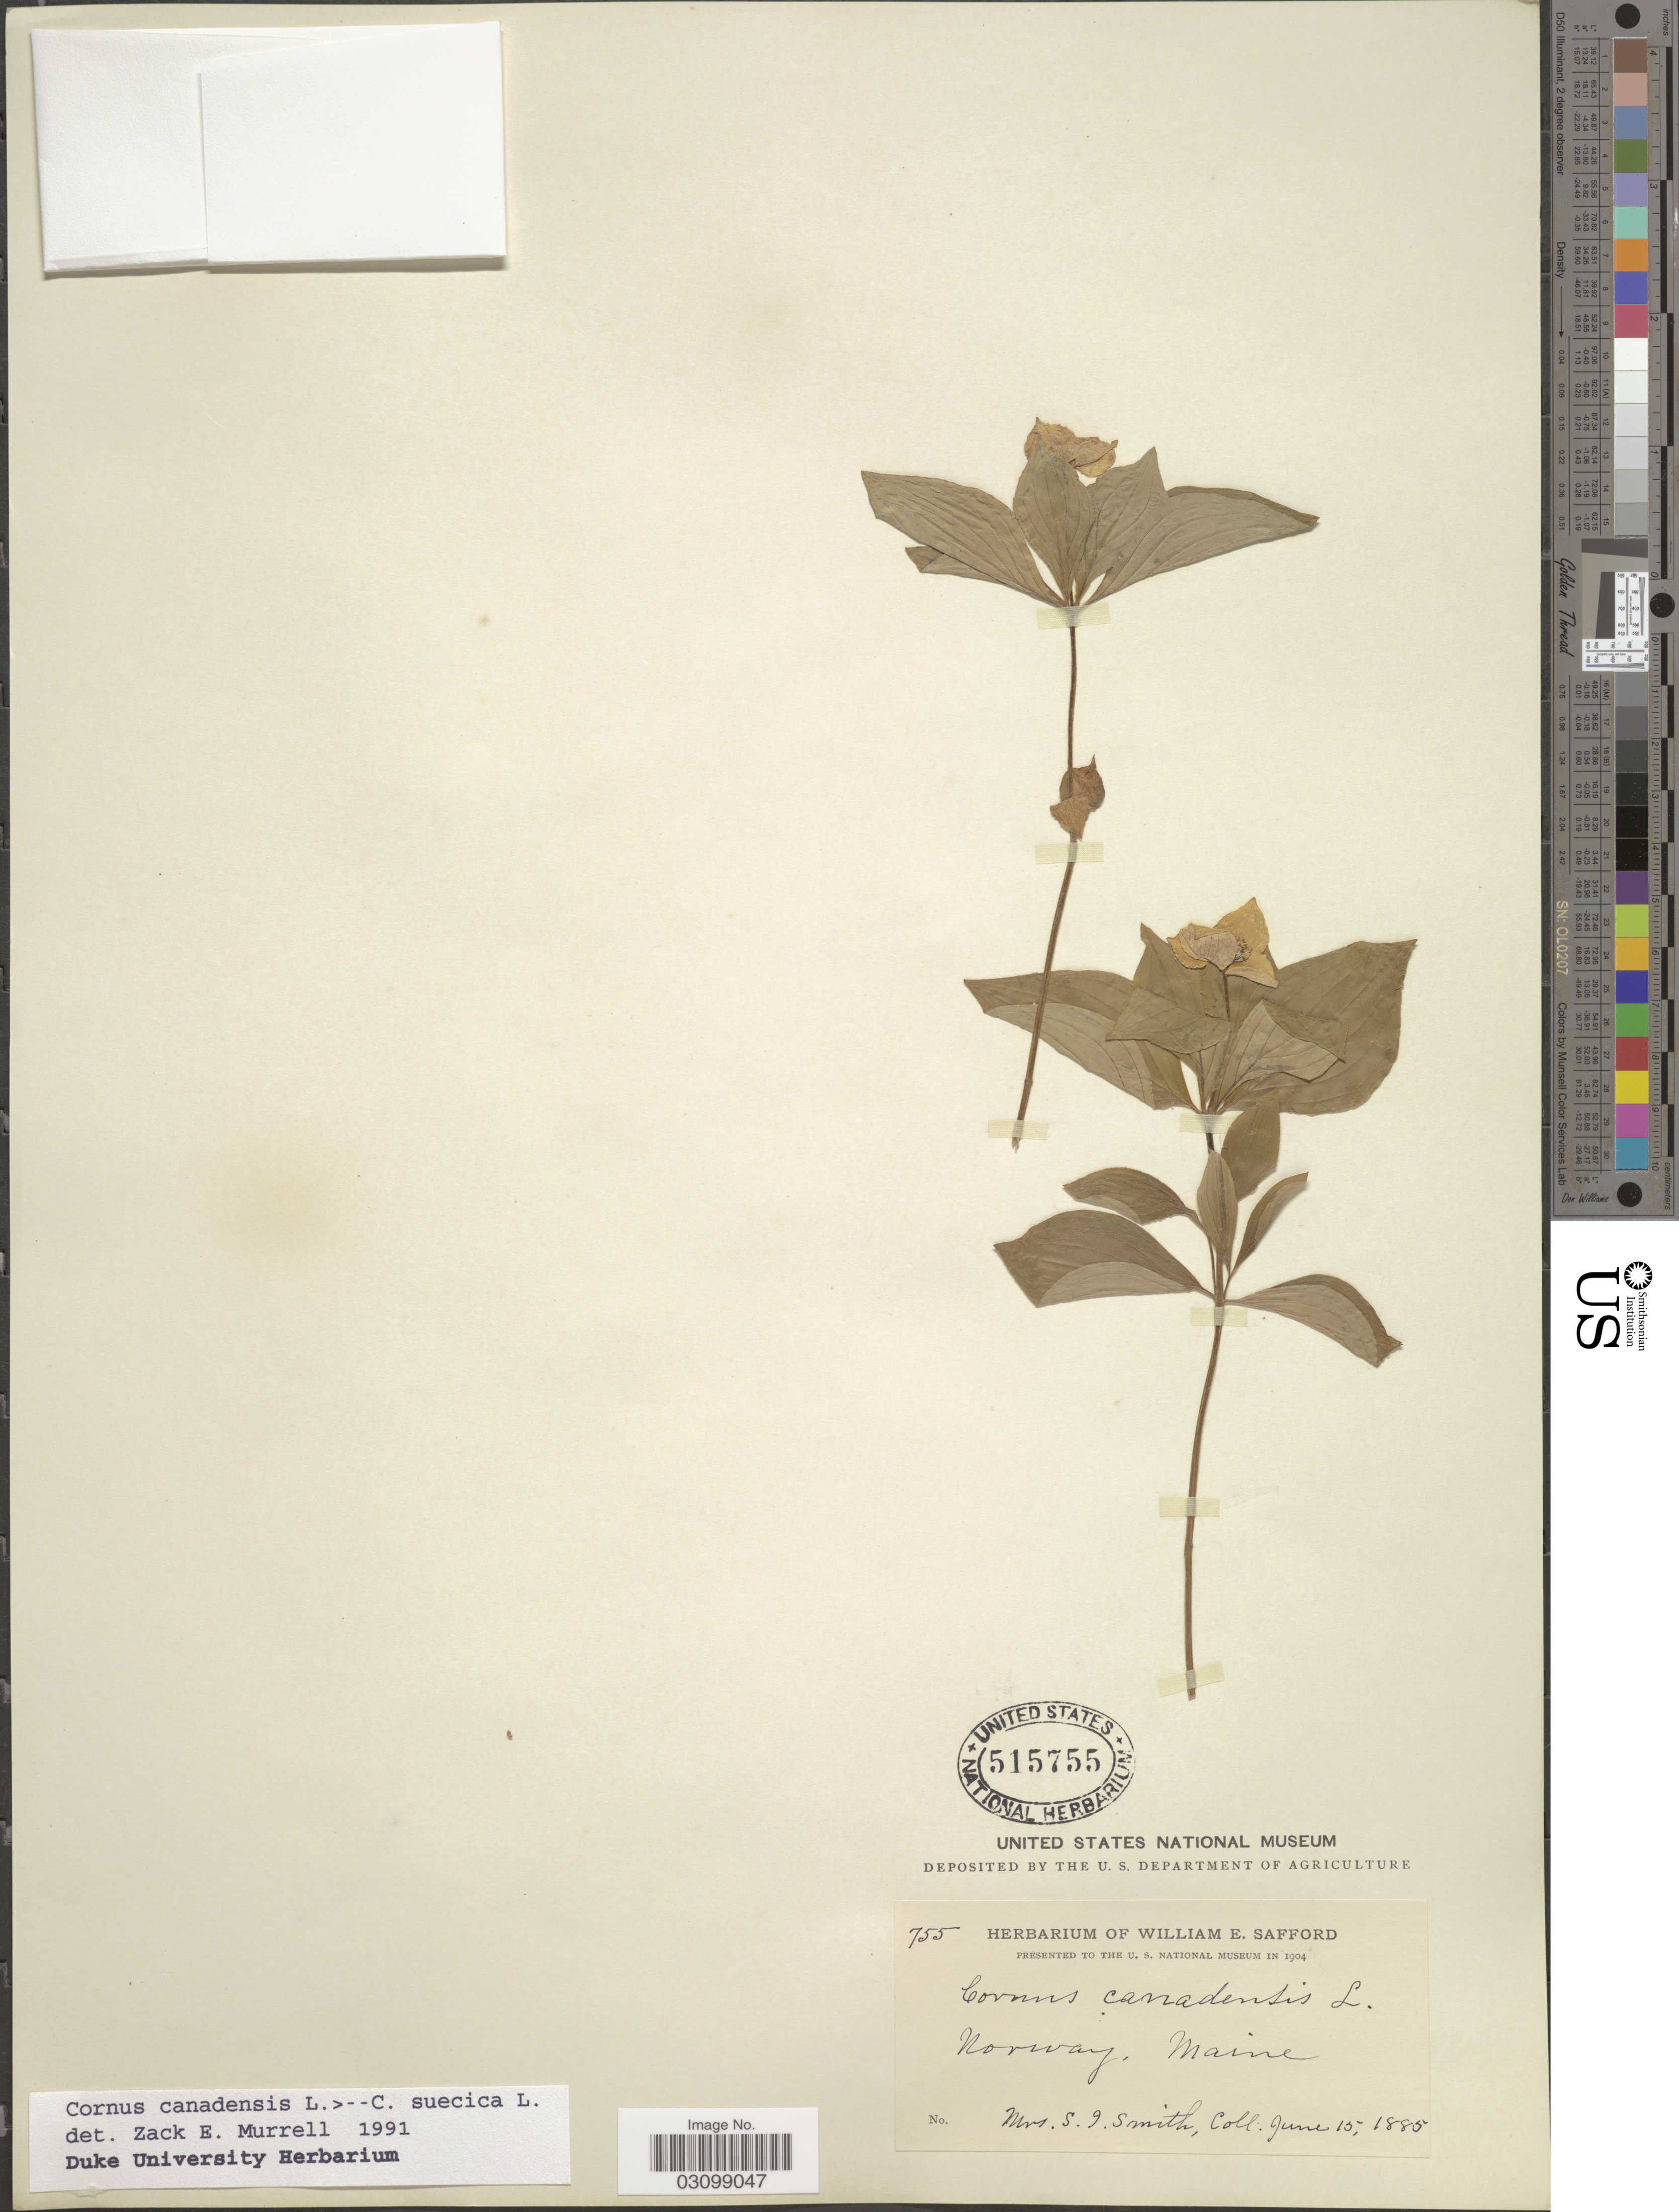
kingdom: Plantae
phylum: Tracheophyta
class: Magnoliopsida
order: Cornales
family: Cornaceae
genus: Cornus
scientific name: Cornus sp.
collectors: S. I. Smith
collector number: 755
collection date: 1885-06-15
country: United States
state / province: Maine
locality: Norway.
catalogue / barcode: US 515755